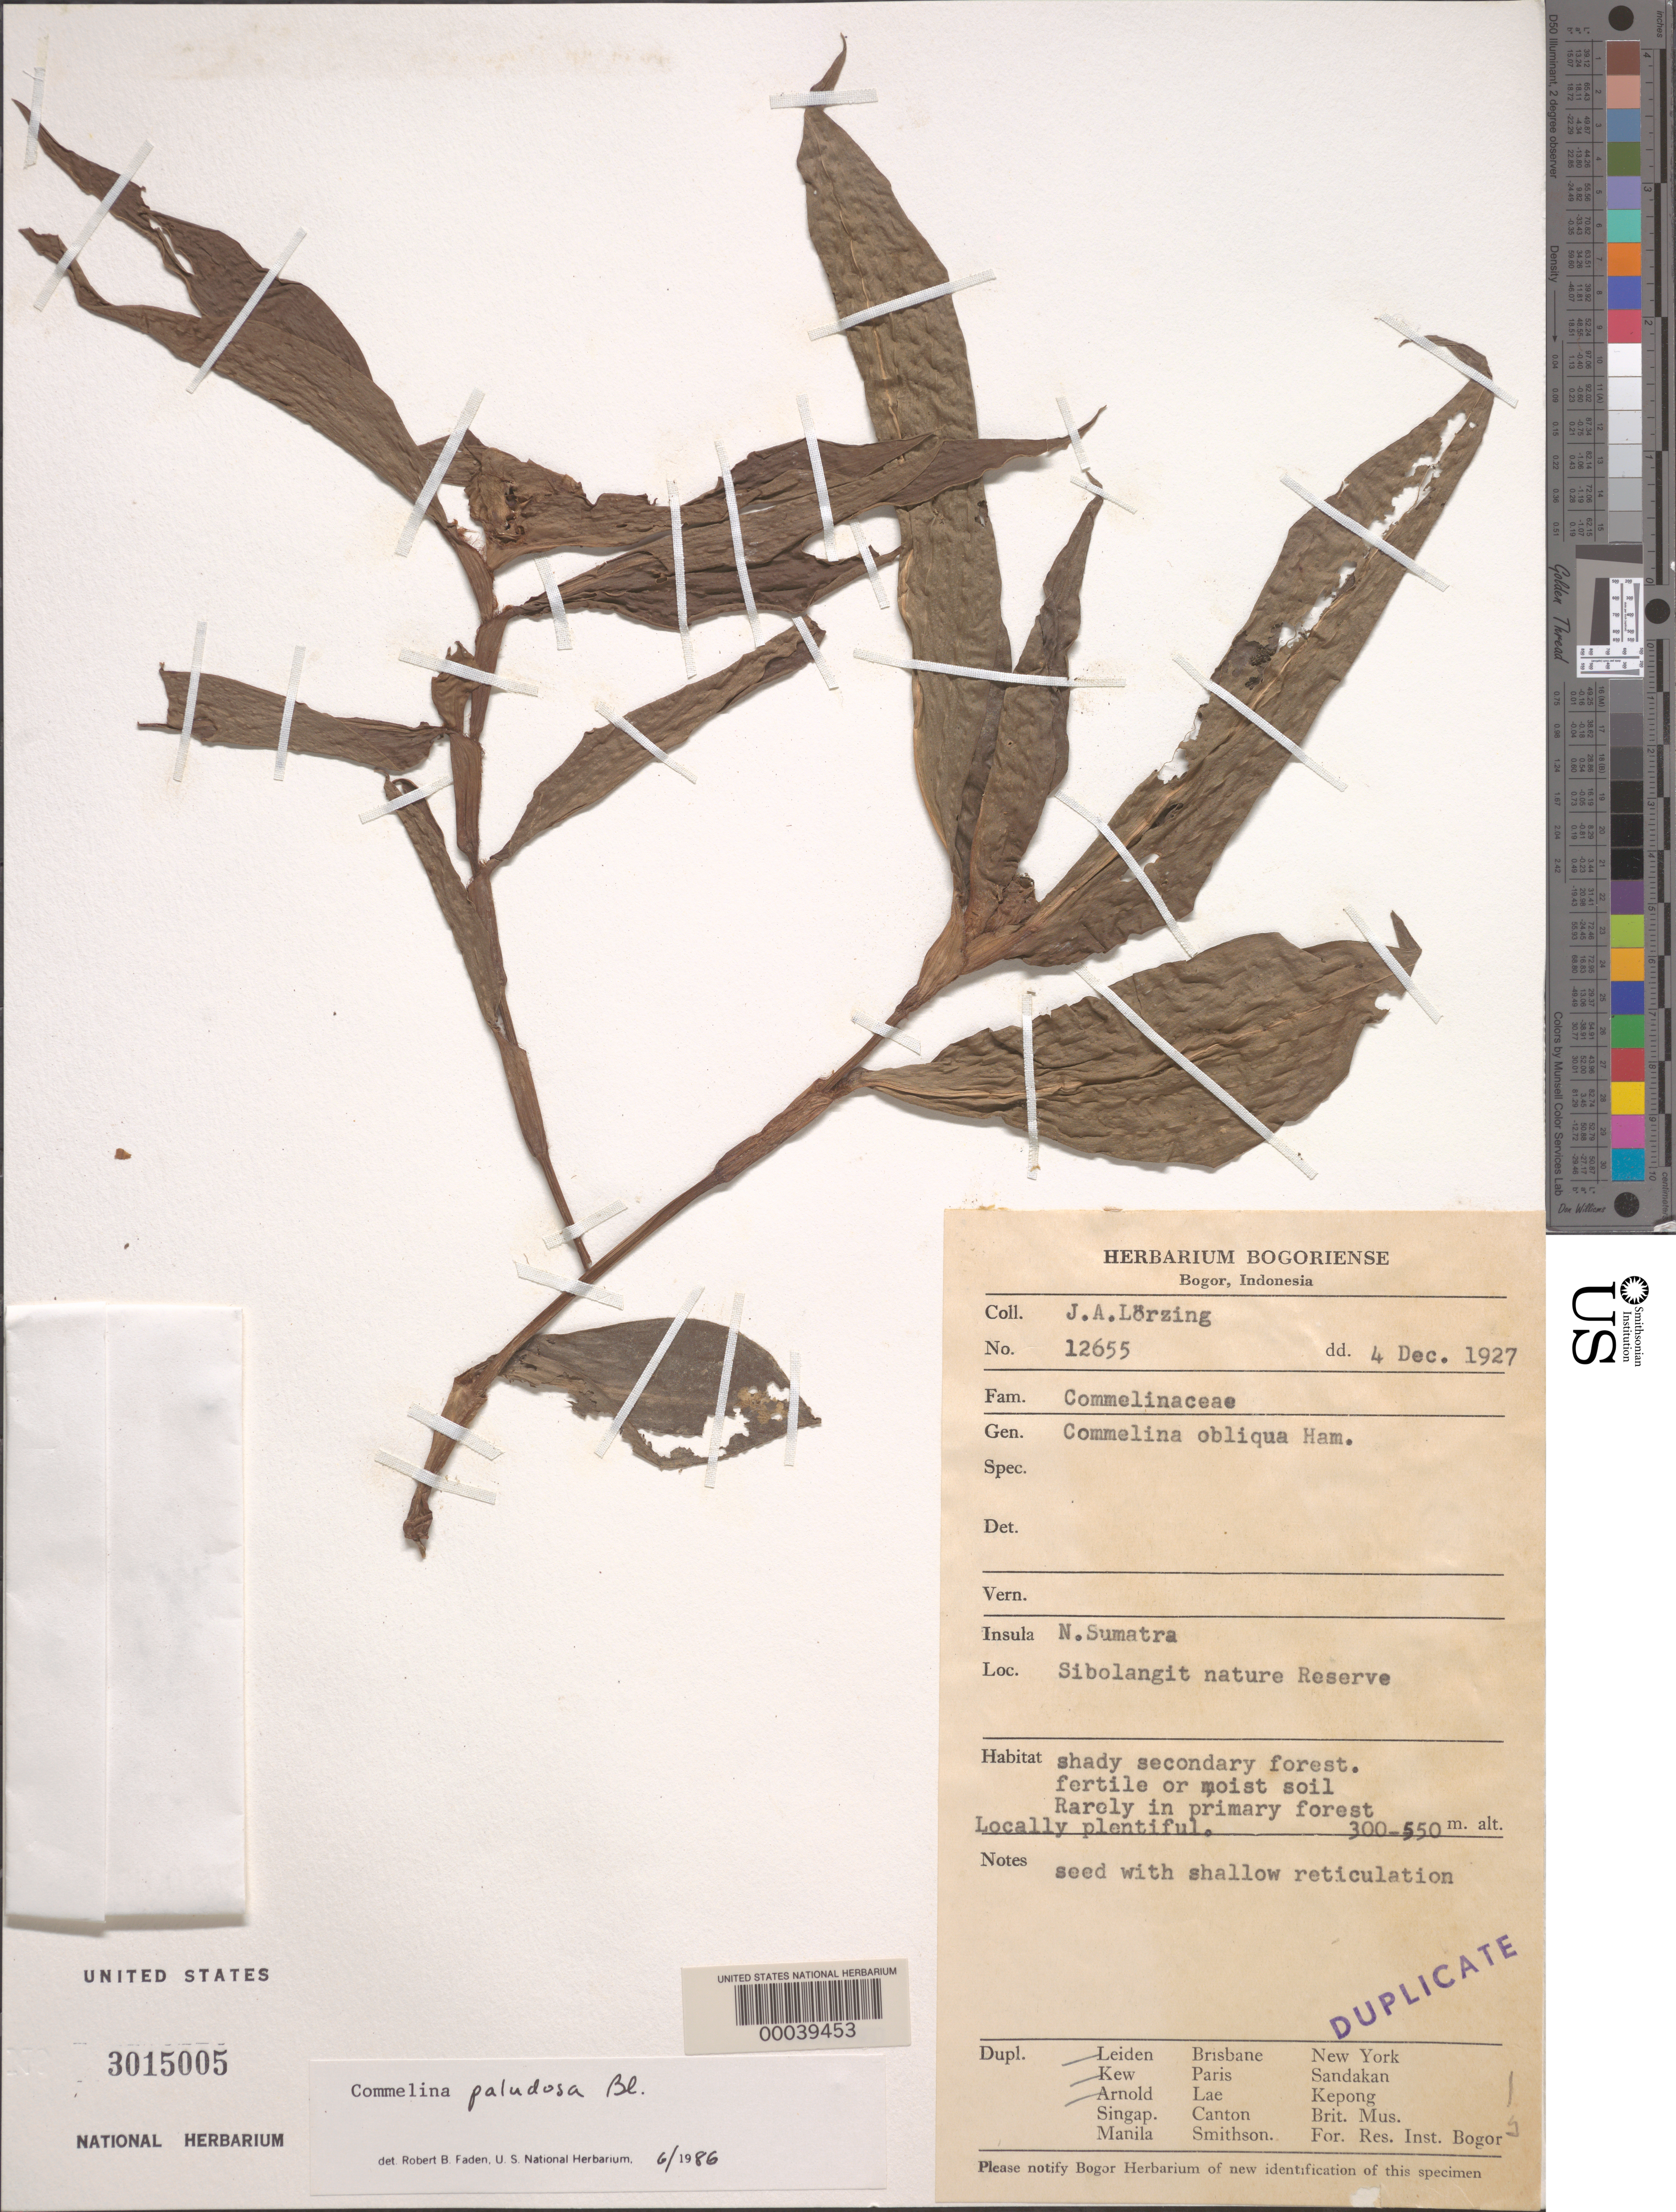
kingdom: Plantae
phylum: Tracheophyta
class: Liliopsida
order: Commelinales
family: Commelinaceae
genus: Commelina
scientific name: Commelina paludosa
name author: Blume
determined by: Faden, Robert B., (US), Smithsonian Institution - National Museum of Natural History (UNITED STATES)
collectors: J. Lorzing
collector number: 12655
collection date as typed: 04 Dec 1927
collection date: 1927-12-04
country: Indonesia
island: Sumatra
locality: Sibolangit nature reserve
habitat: Moist soil, shady secondary forest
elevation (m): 300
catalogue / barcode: US 3015005